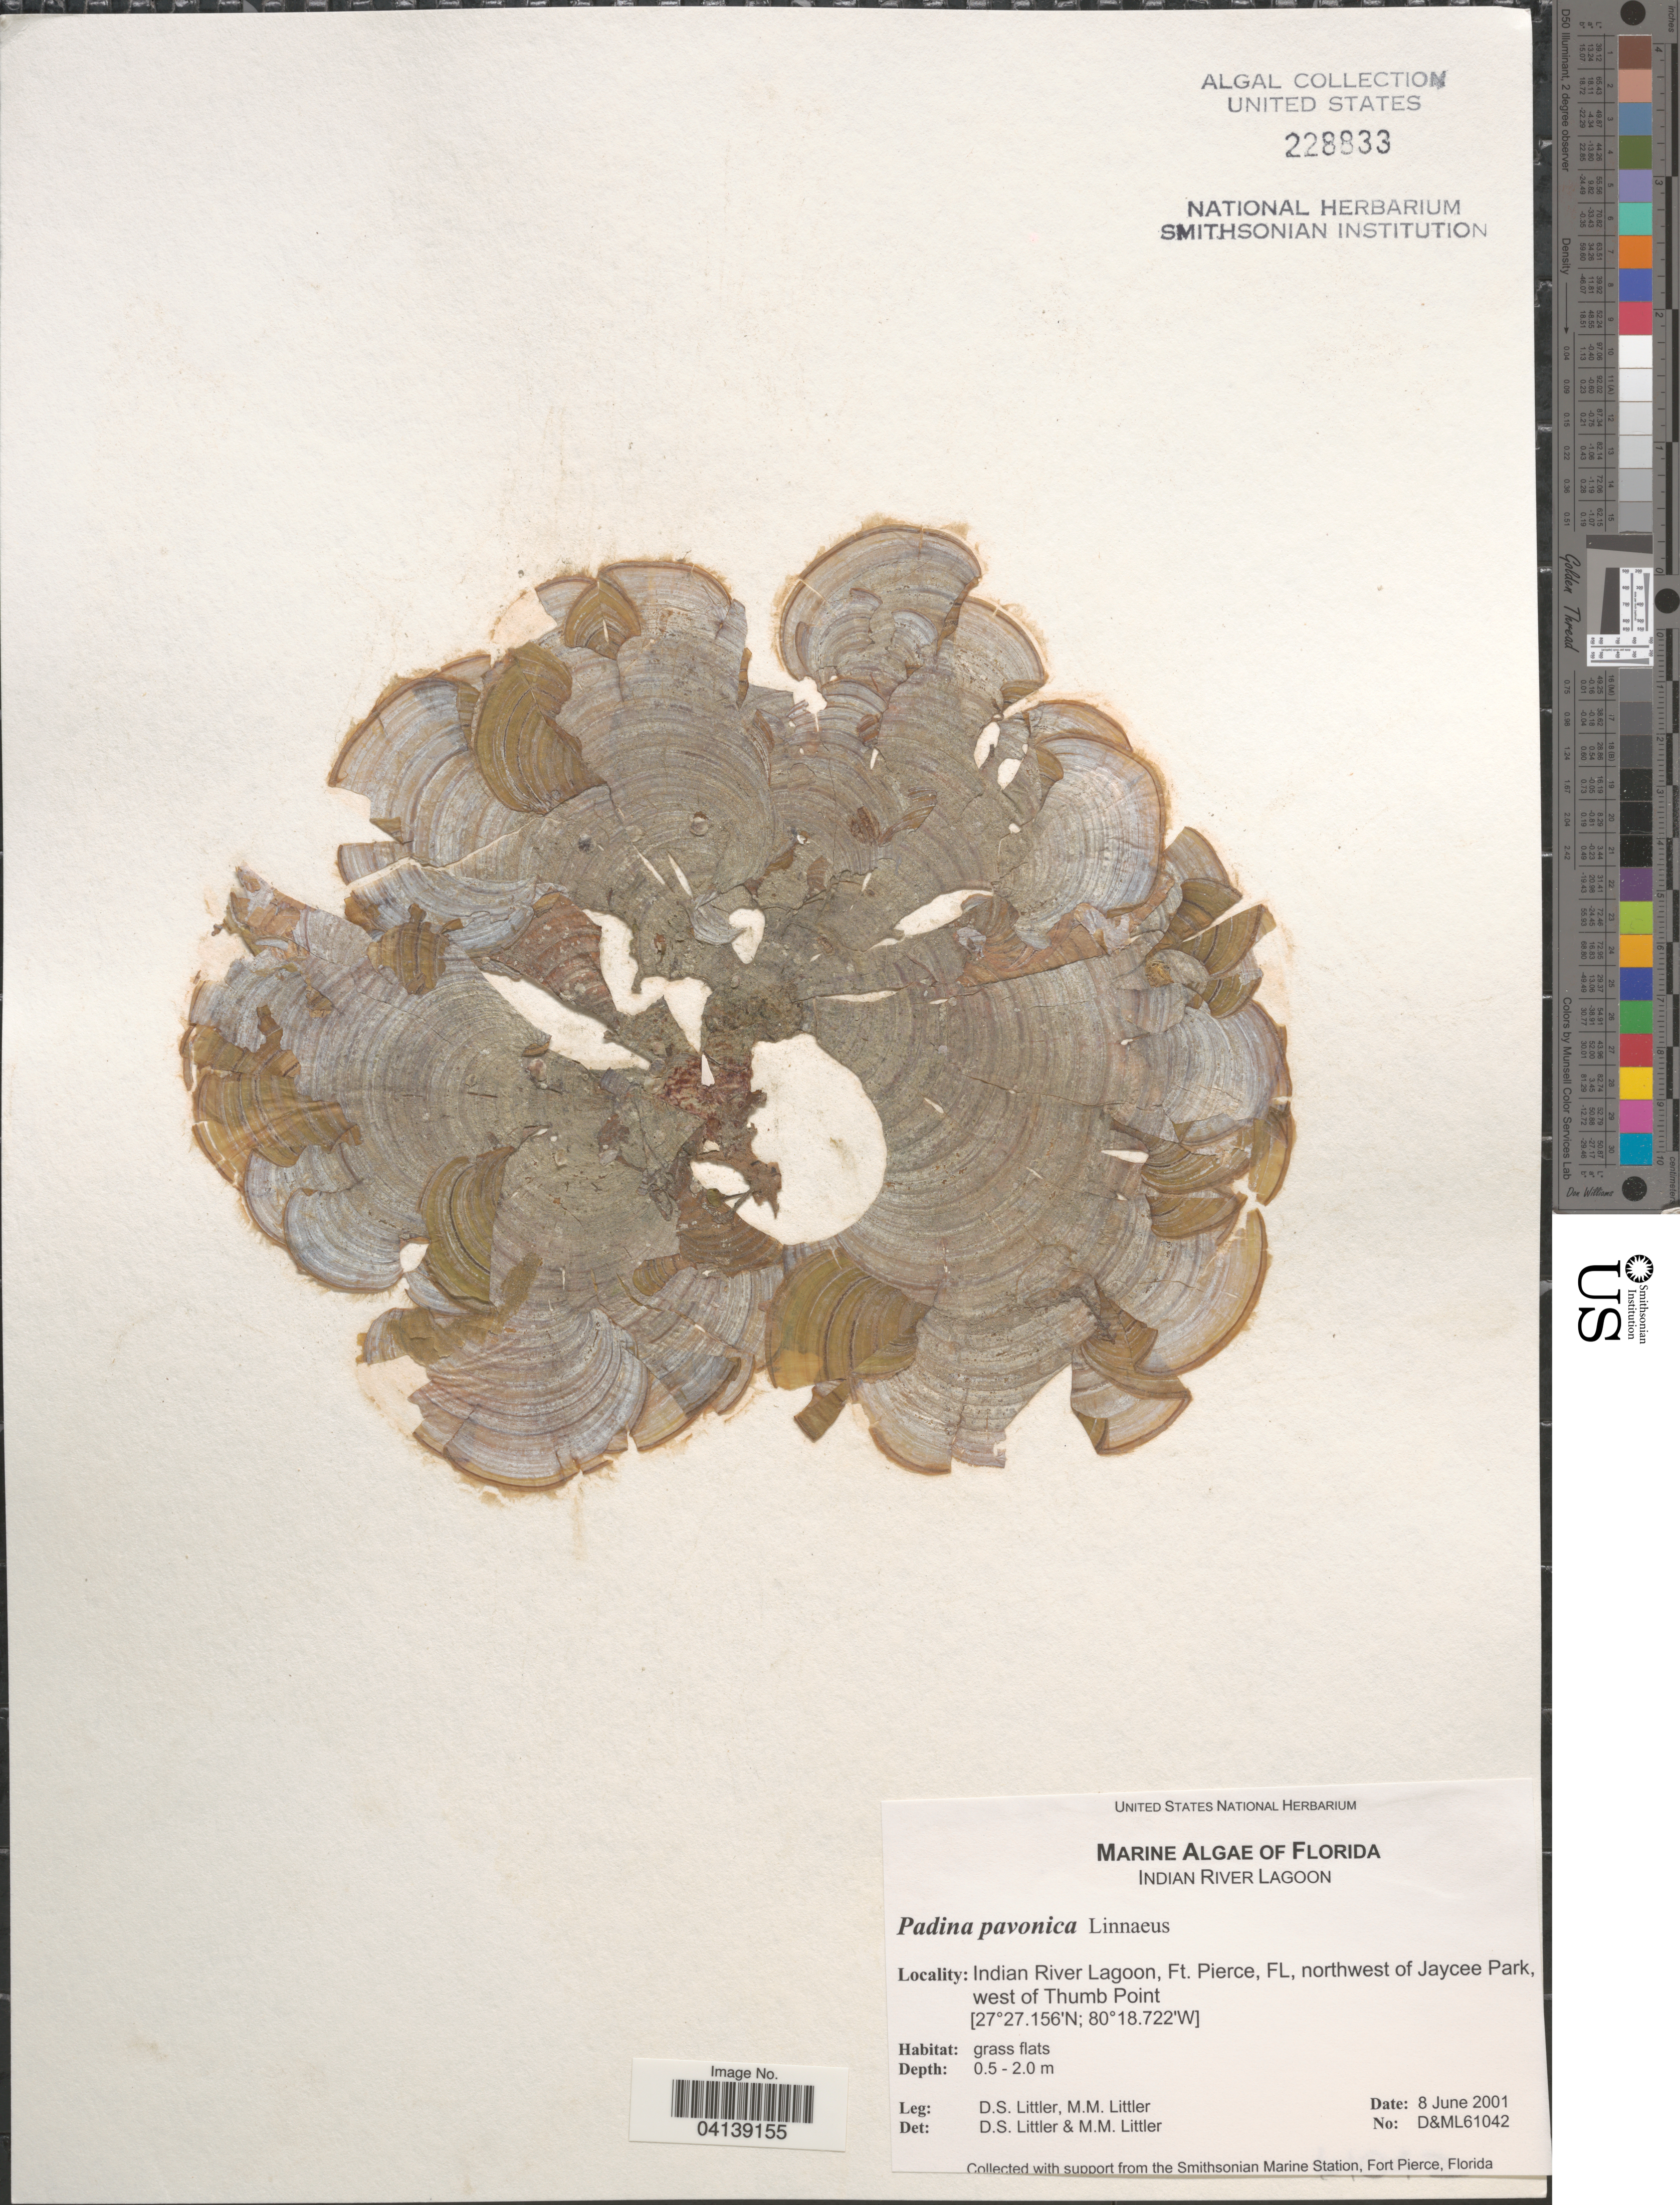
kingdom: Chromista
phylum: Ochrophyta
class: Phaeophyceae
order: Dictyotales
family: Dictyotaceae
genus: Padina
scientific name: Padina pavonica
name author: (L.) Thivy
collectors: D. S. Littler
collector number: D&ML61042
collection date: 2001-06-08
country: United States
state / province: Florida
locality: Indian River Lagoon, Ft. Pierce, northwest of Jaycee Park, west of Thumb Point.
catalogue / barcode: US 228833